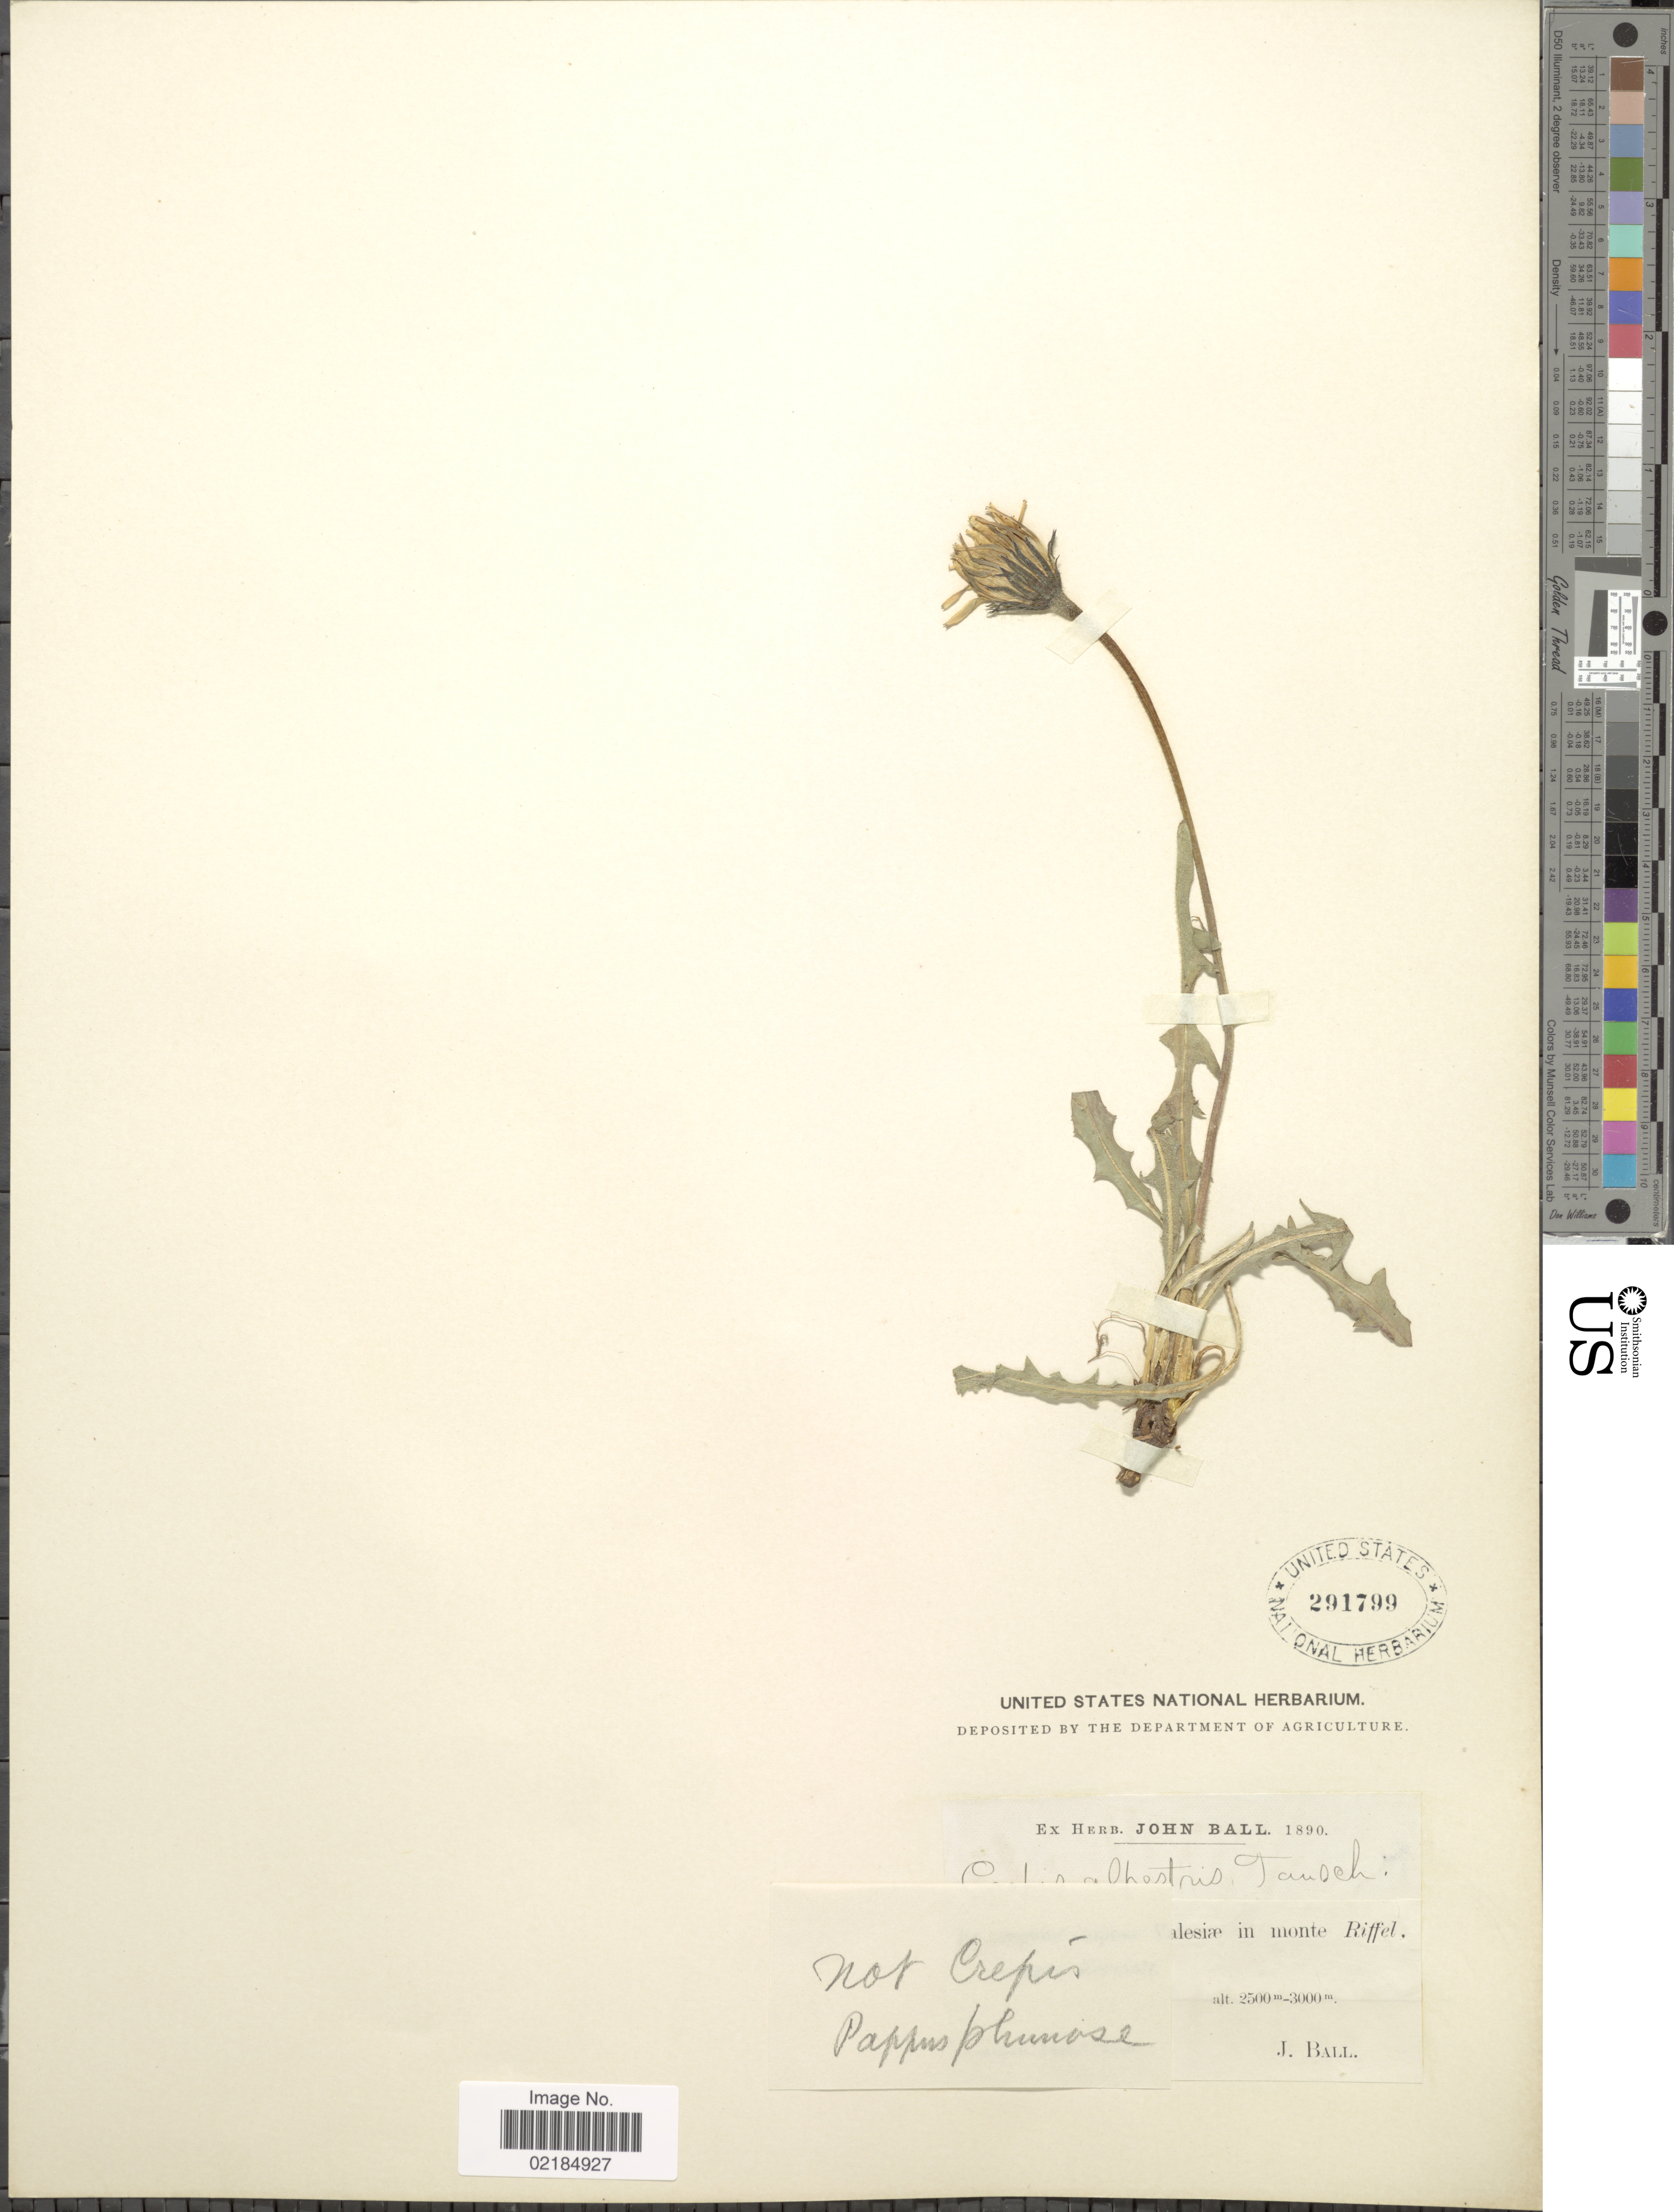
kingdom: Plantae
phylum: Tracheophyta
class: Magnoliopsida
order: Asterales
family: Asteraceae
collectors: J. Ball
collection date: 1890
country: Austria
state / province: Steiermark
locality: In monte Riffel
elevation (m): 2500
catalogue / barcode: US 291799